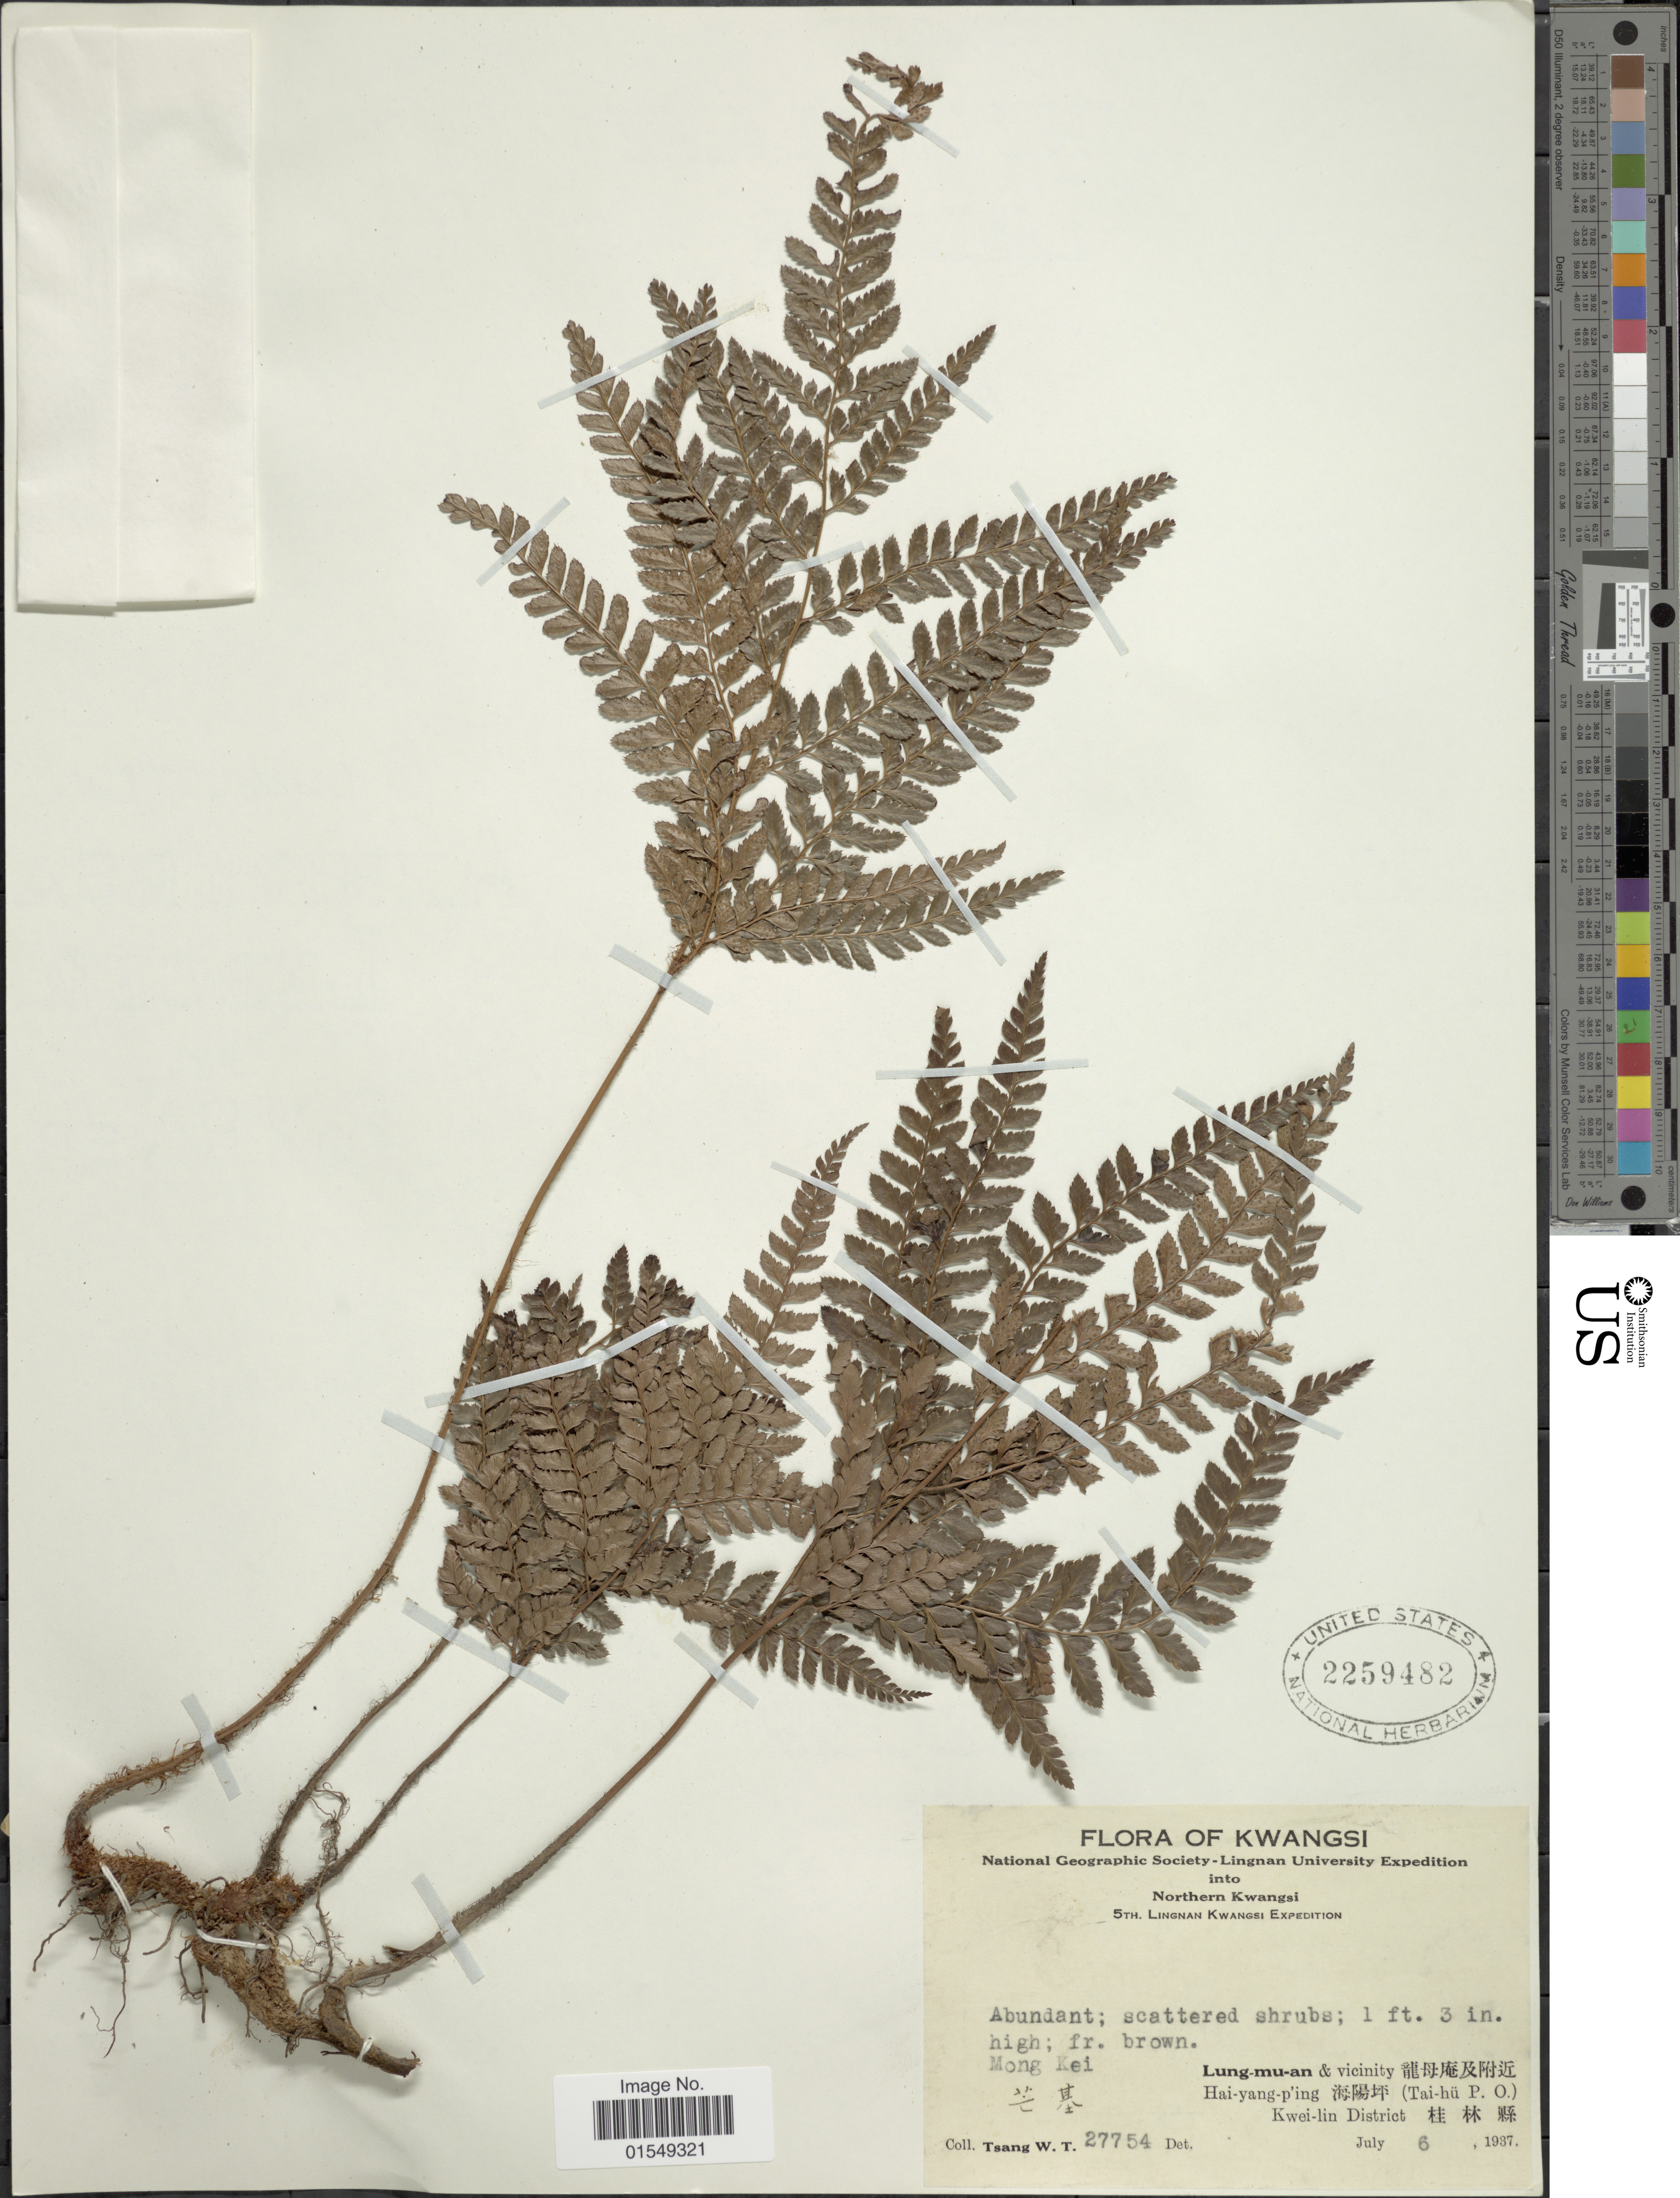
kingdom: Plantae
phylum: Tracheophyta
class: Polypodiopsida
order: Polypodiales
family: Dryopteridaceae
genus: Arachniodes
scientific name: Arachniodes sp.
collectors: W. T. Tsang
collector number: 27754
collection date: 1937-07-06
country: China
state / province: Guangxi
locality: Kwangsi, Mong Kei, Lung-mu-an & vicinity, Hai-yang-p'ing (Tai-hu P.O.), Kwei-lin District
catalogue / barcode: US 2259482